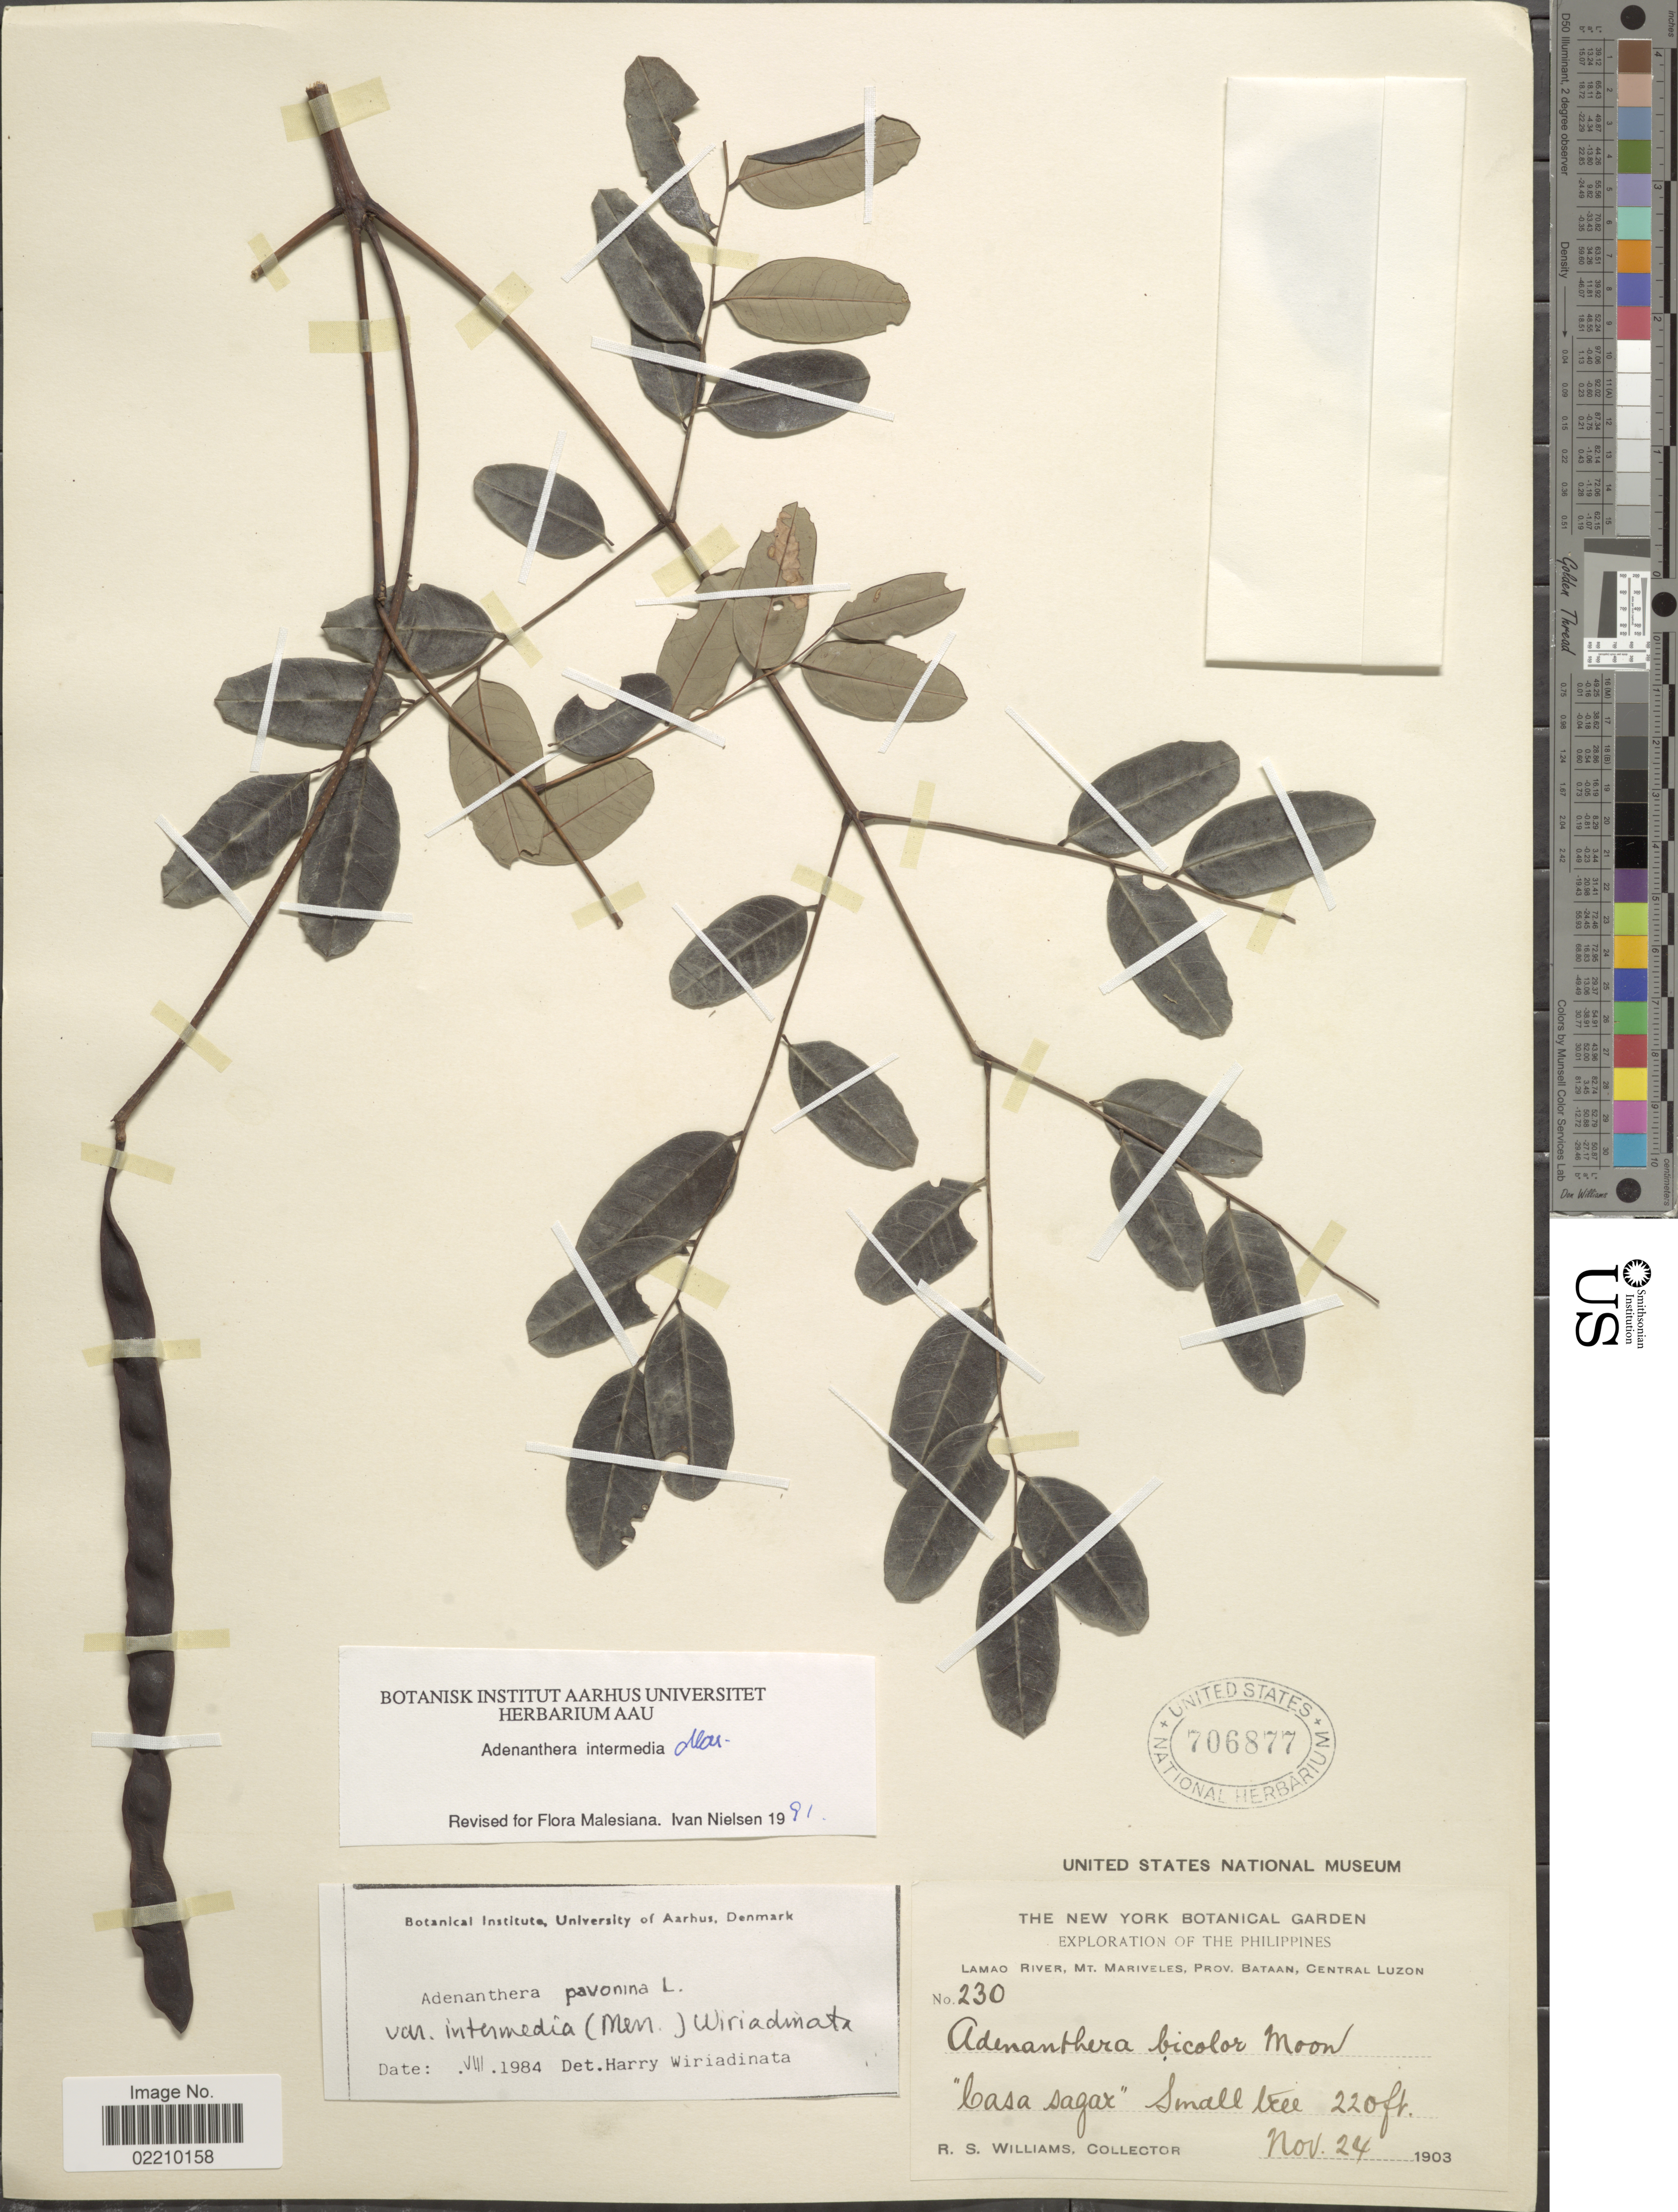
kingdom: Plantae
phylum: Tracheophyta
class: Magnoliopsida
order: Fabales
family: Fabaceae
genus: Adenanthera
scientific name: Adenanthera intermedia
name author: Merr.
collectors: R. S. Williams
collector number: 230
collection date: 1903-11-24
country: Philippines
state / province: Central Luzon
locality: Lamao River, Mt. Mariveles, Prov. Bataan, Central Luzon, Casa Sagar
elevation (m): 67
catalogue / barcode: US 706877